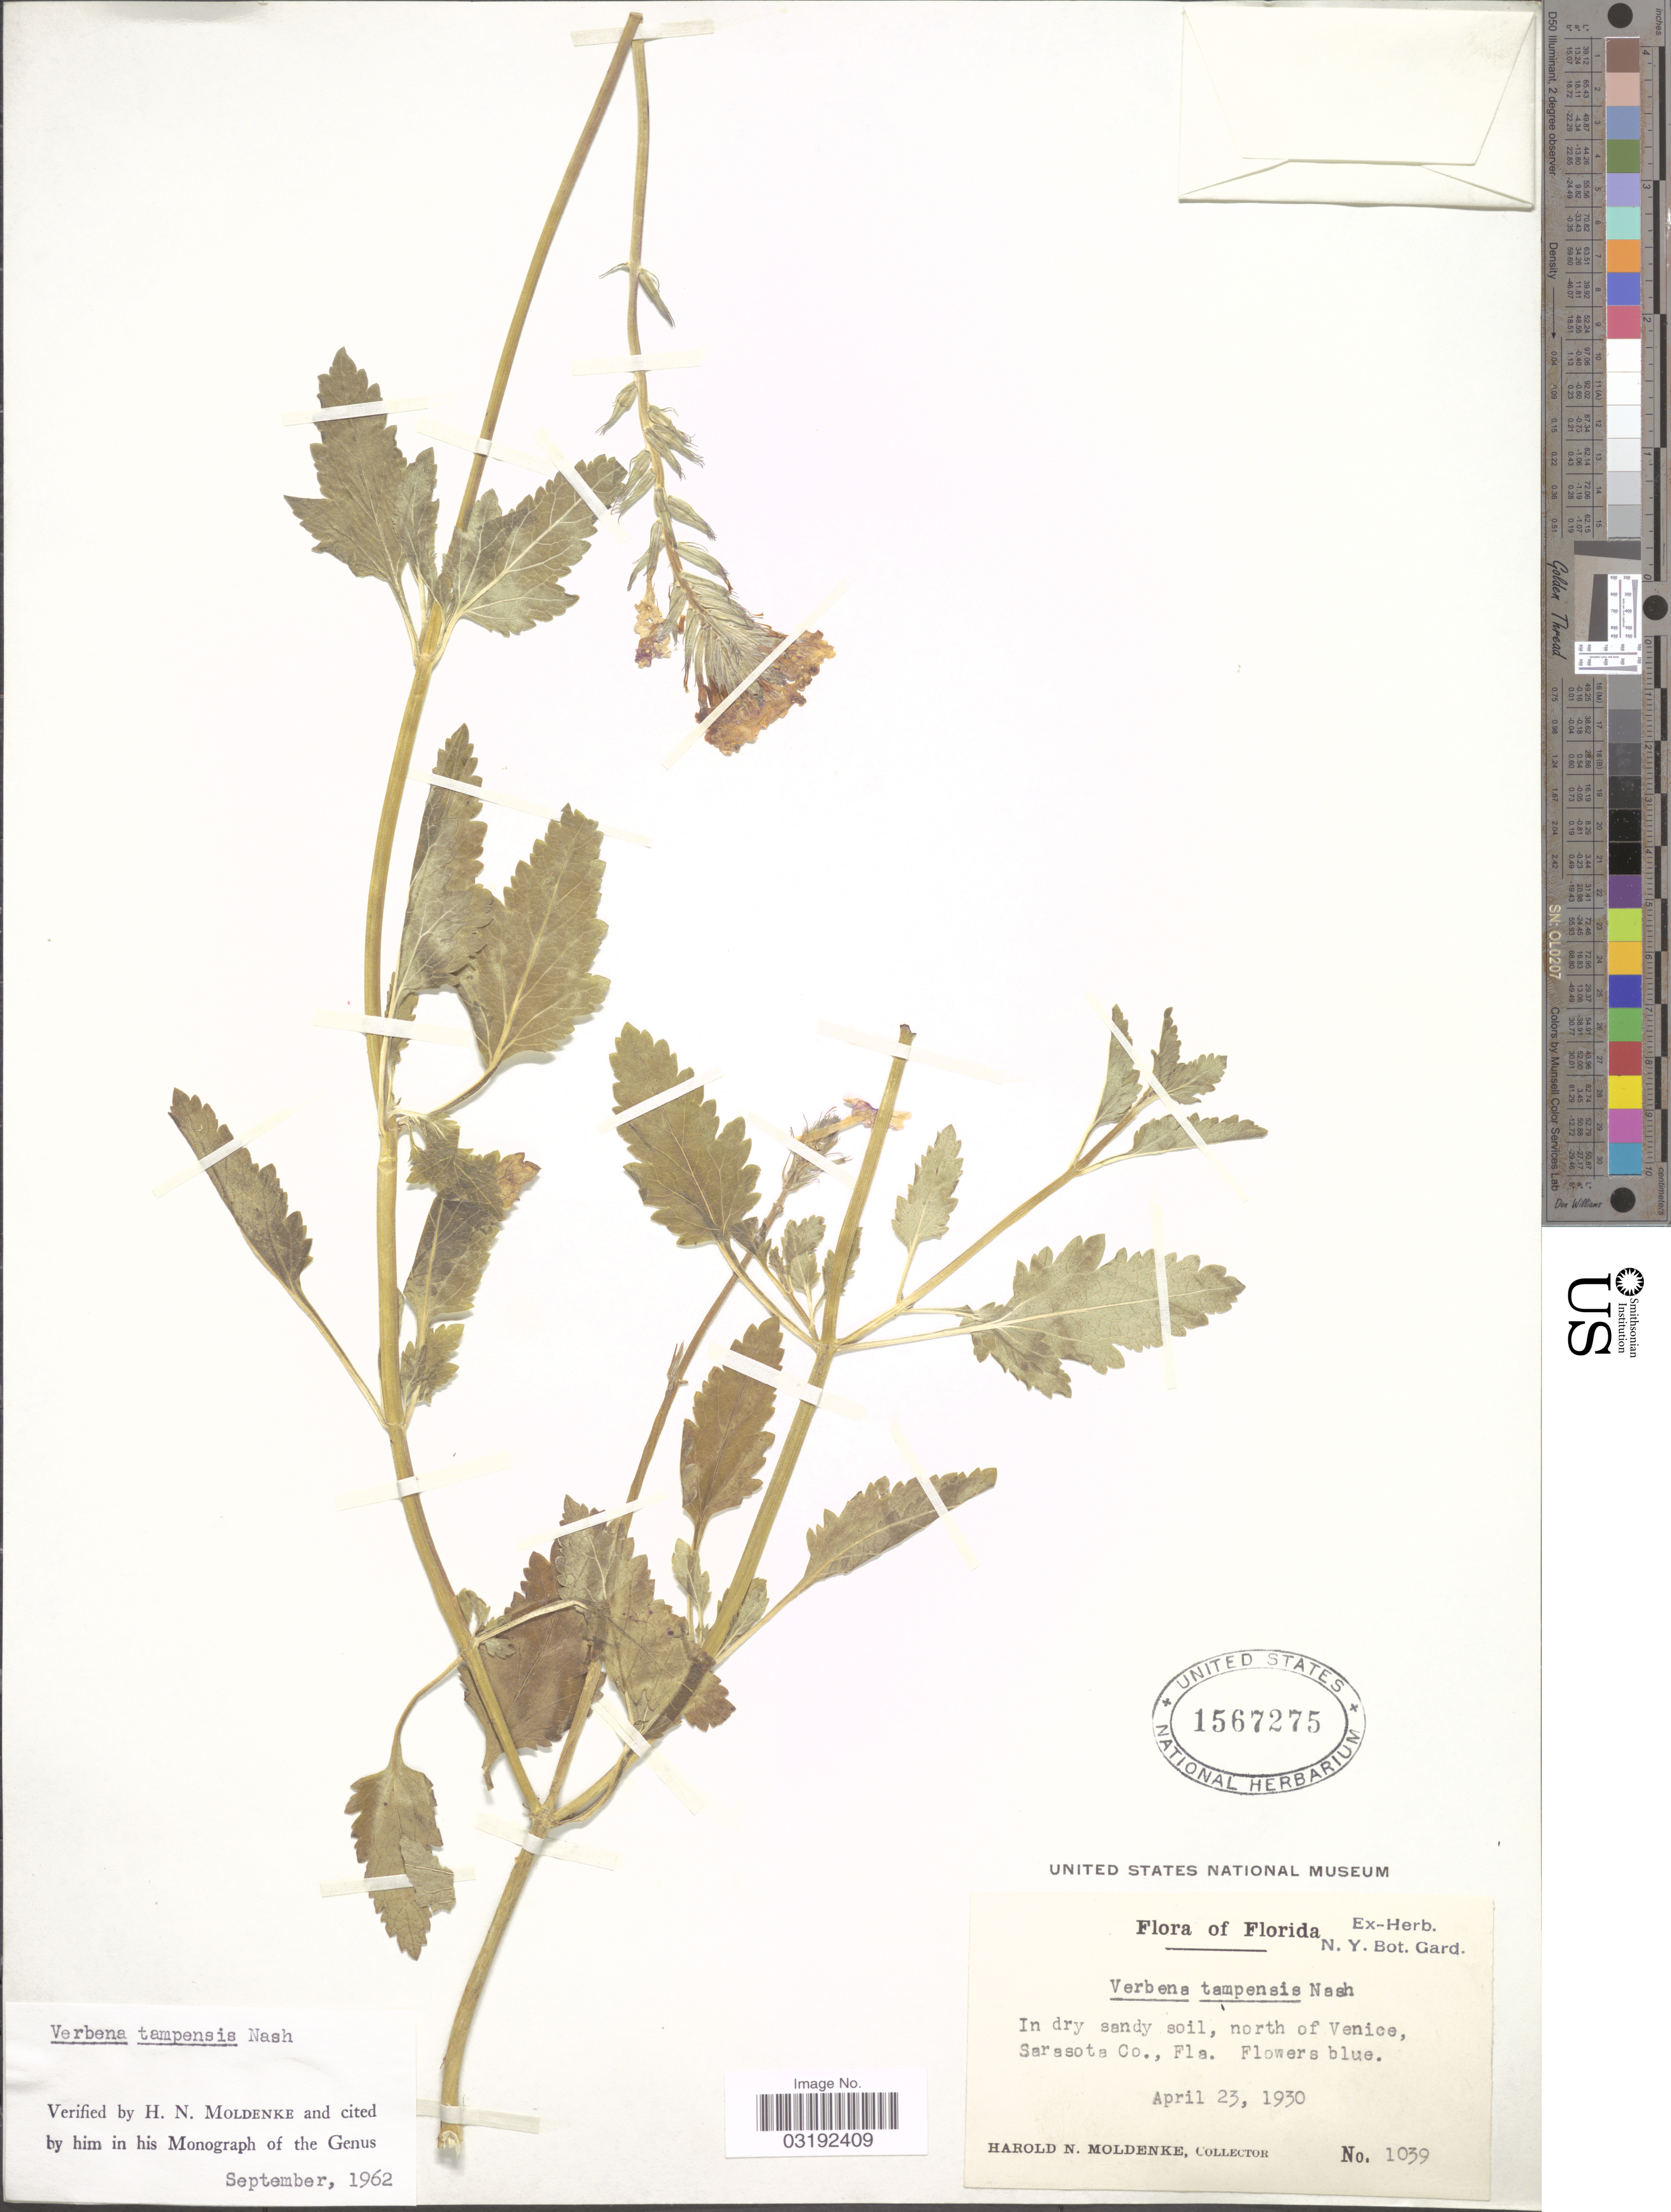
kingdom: Plantae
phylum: Tracheophyta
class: Magnoliopsida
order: Lamiales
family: Verbenaceae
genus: Verbena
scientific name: Verbena tampensis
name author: Nash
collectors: H. N. Moldenke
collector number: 1039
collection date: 1930-04-23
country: United States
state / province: Florida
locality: In dry sandy soil, north of Venice, Sarasota Co.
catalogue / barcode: US 1567275